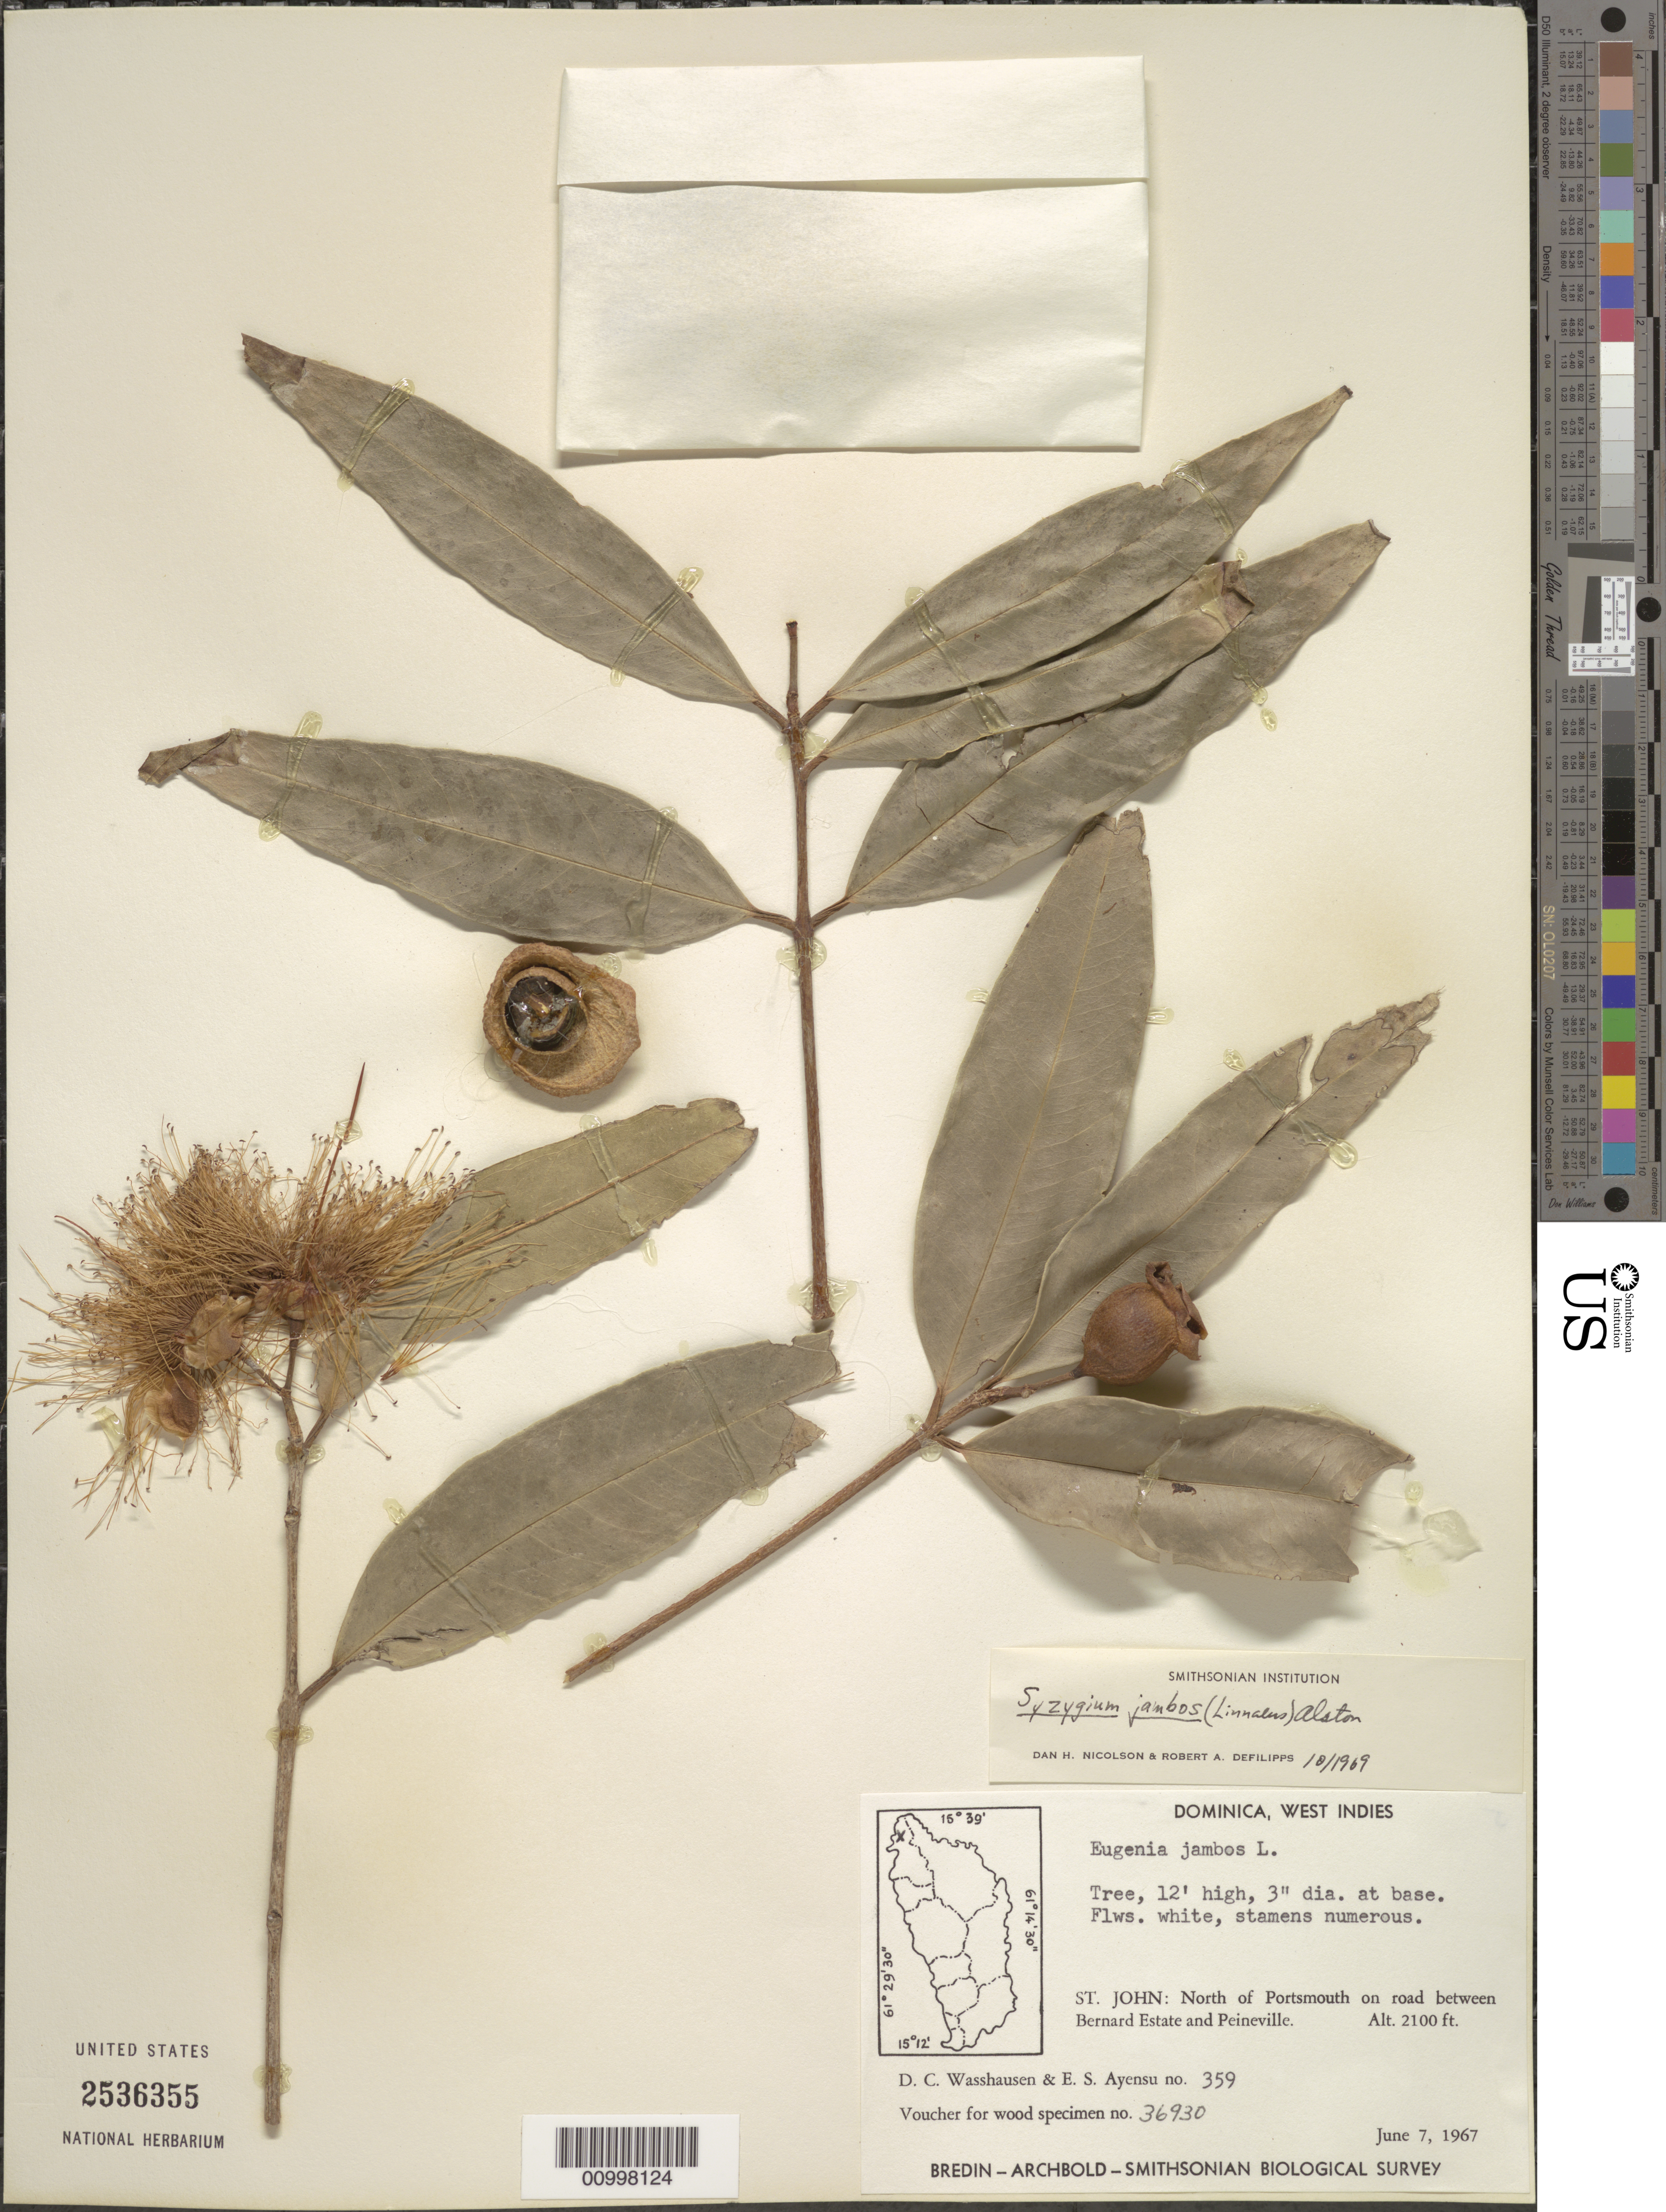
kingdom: Plantae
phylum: Tracheophyta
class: Magnoliopsida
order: Myrtales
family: Myrtaceae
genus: Syzygium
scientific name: Syzygium jambos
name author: (L.) Alston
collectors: D. C. Wasshausen & E. S. Ayensu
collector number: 359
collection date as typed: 07 Jun 1967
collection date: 1967-06-07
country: Dominica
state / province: St. John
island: Dominica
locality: North of Portsmouth on road between Bernard Estate and Peineville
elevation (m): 640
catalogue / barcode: US 2536355